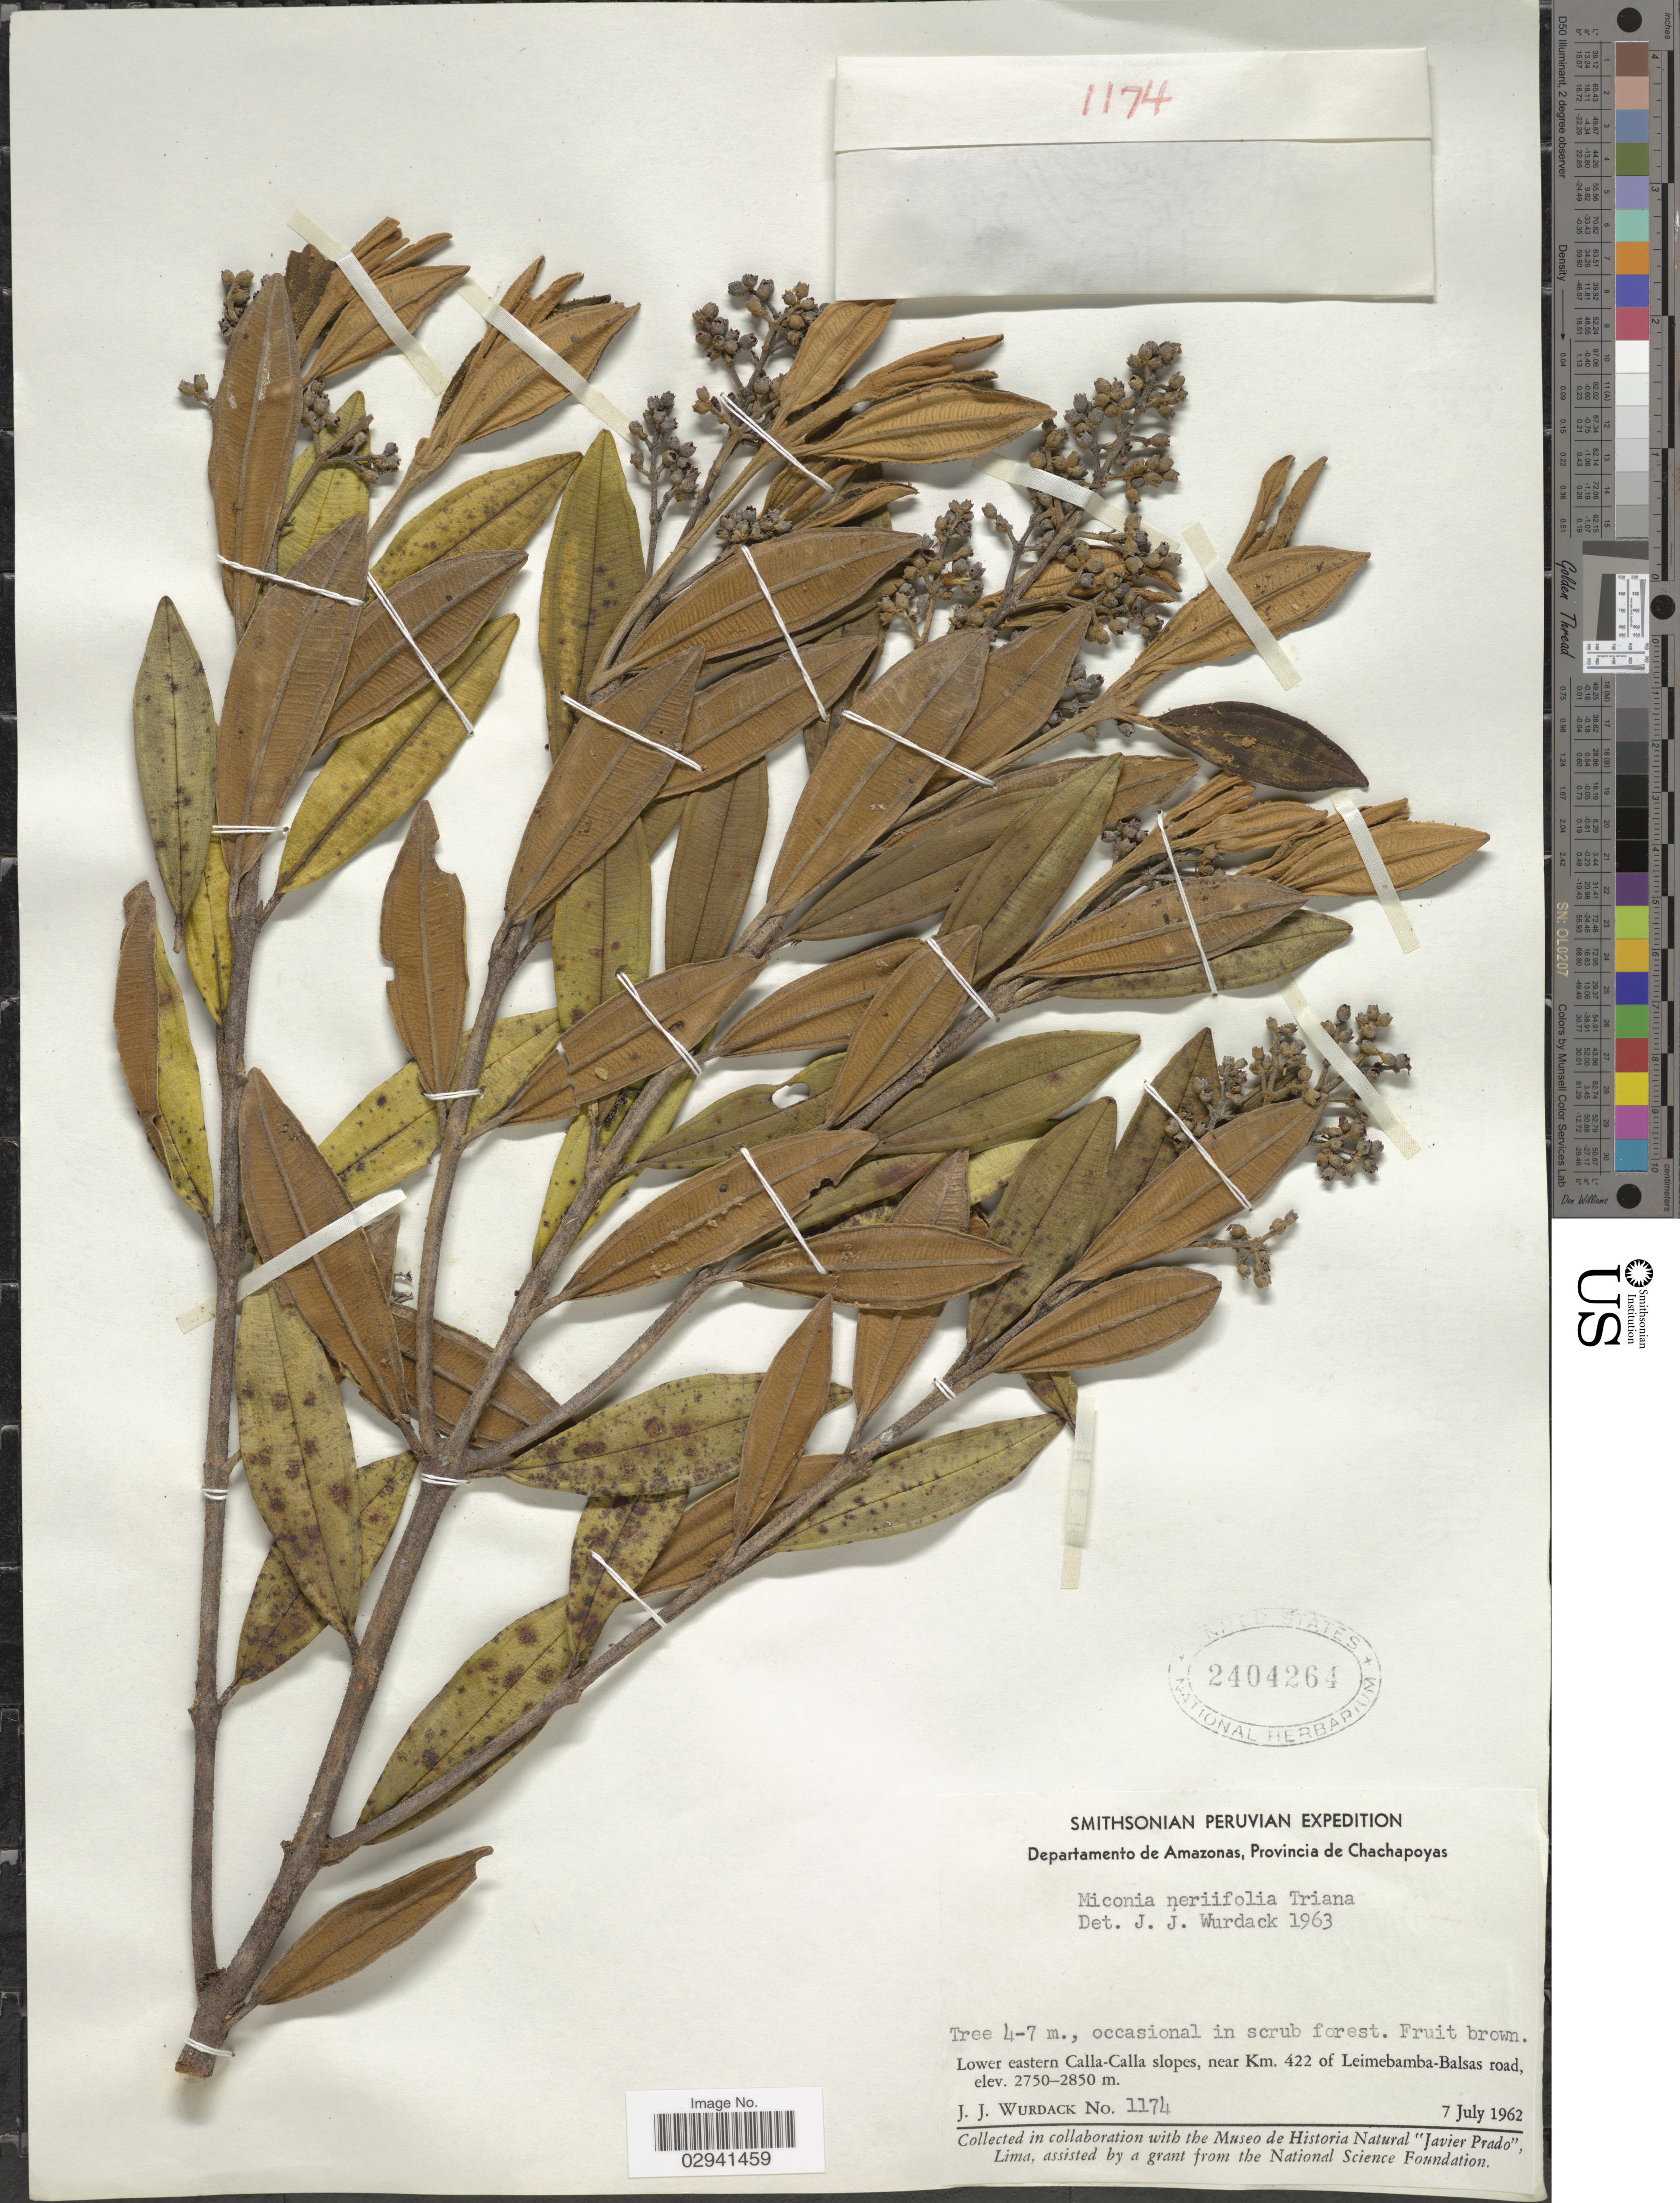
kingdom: Plantae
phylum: Tracheophyta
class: Magnoliopsida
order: Myrtales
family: Melastomataceae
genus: Miconia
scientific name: Miconia neriifolia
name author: Triana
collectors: J. J. Wurdack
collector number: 1174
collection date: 1962-07-07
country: Peru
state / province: Amazonas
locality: Departamento de Amazonas, Provincia de Chachapoyas, Lower eastern Calla-Calla slopes, near Km. 422 of Leimebamba-Balsas road.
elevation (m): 2750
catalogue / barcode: US 2404264